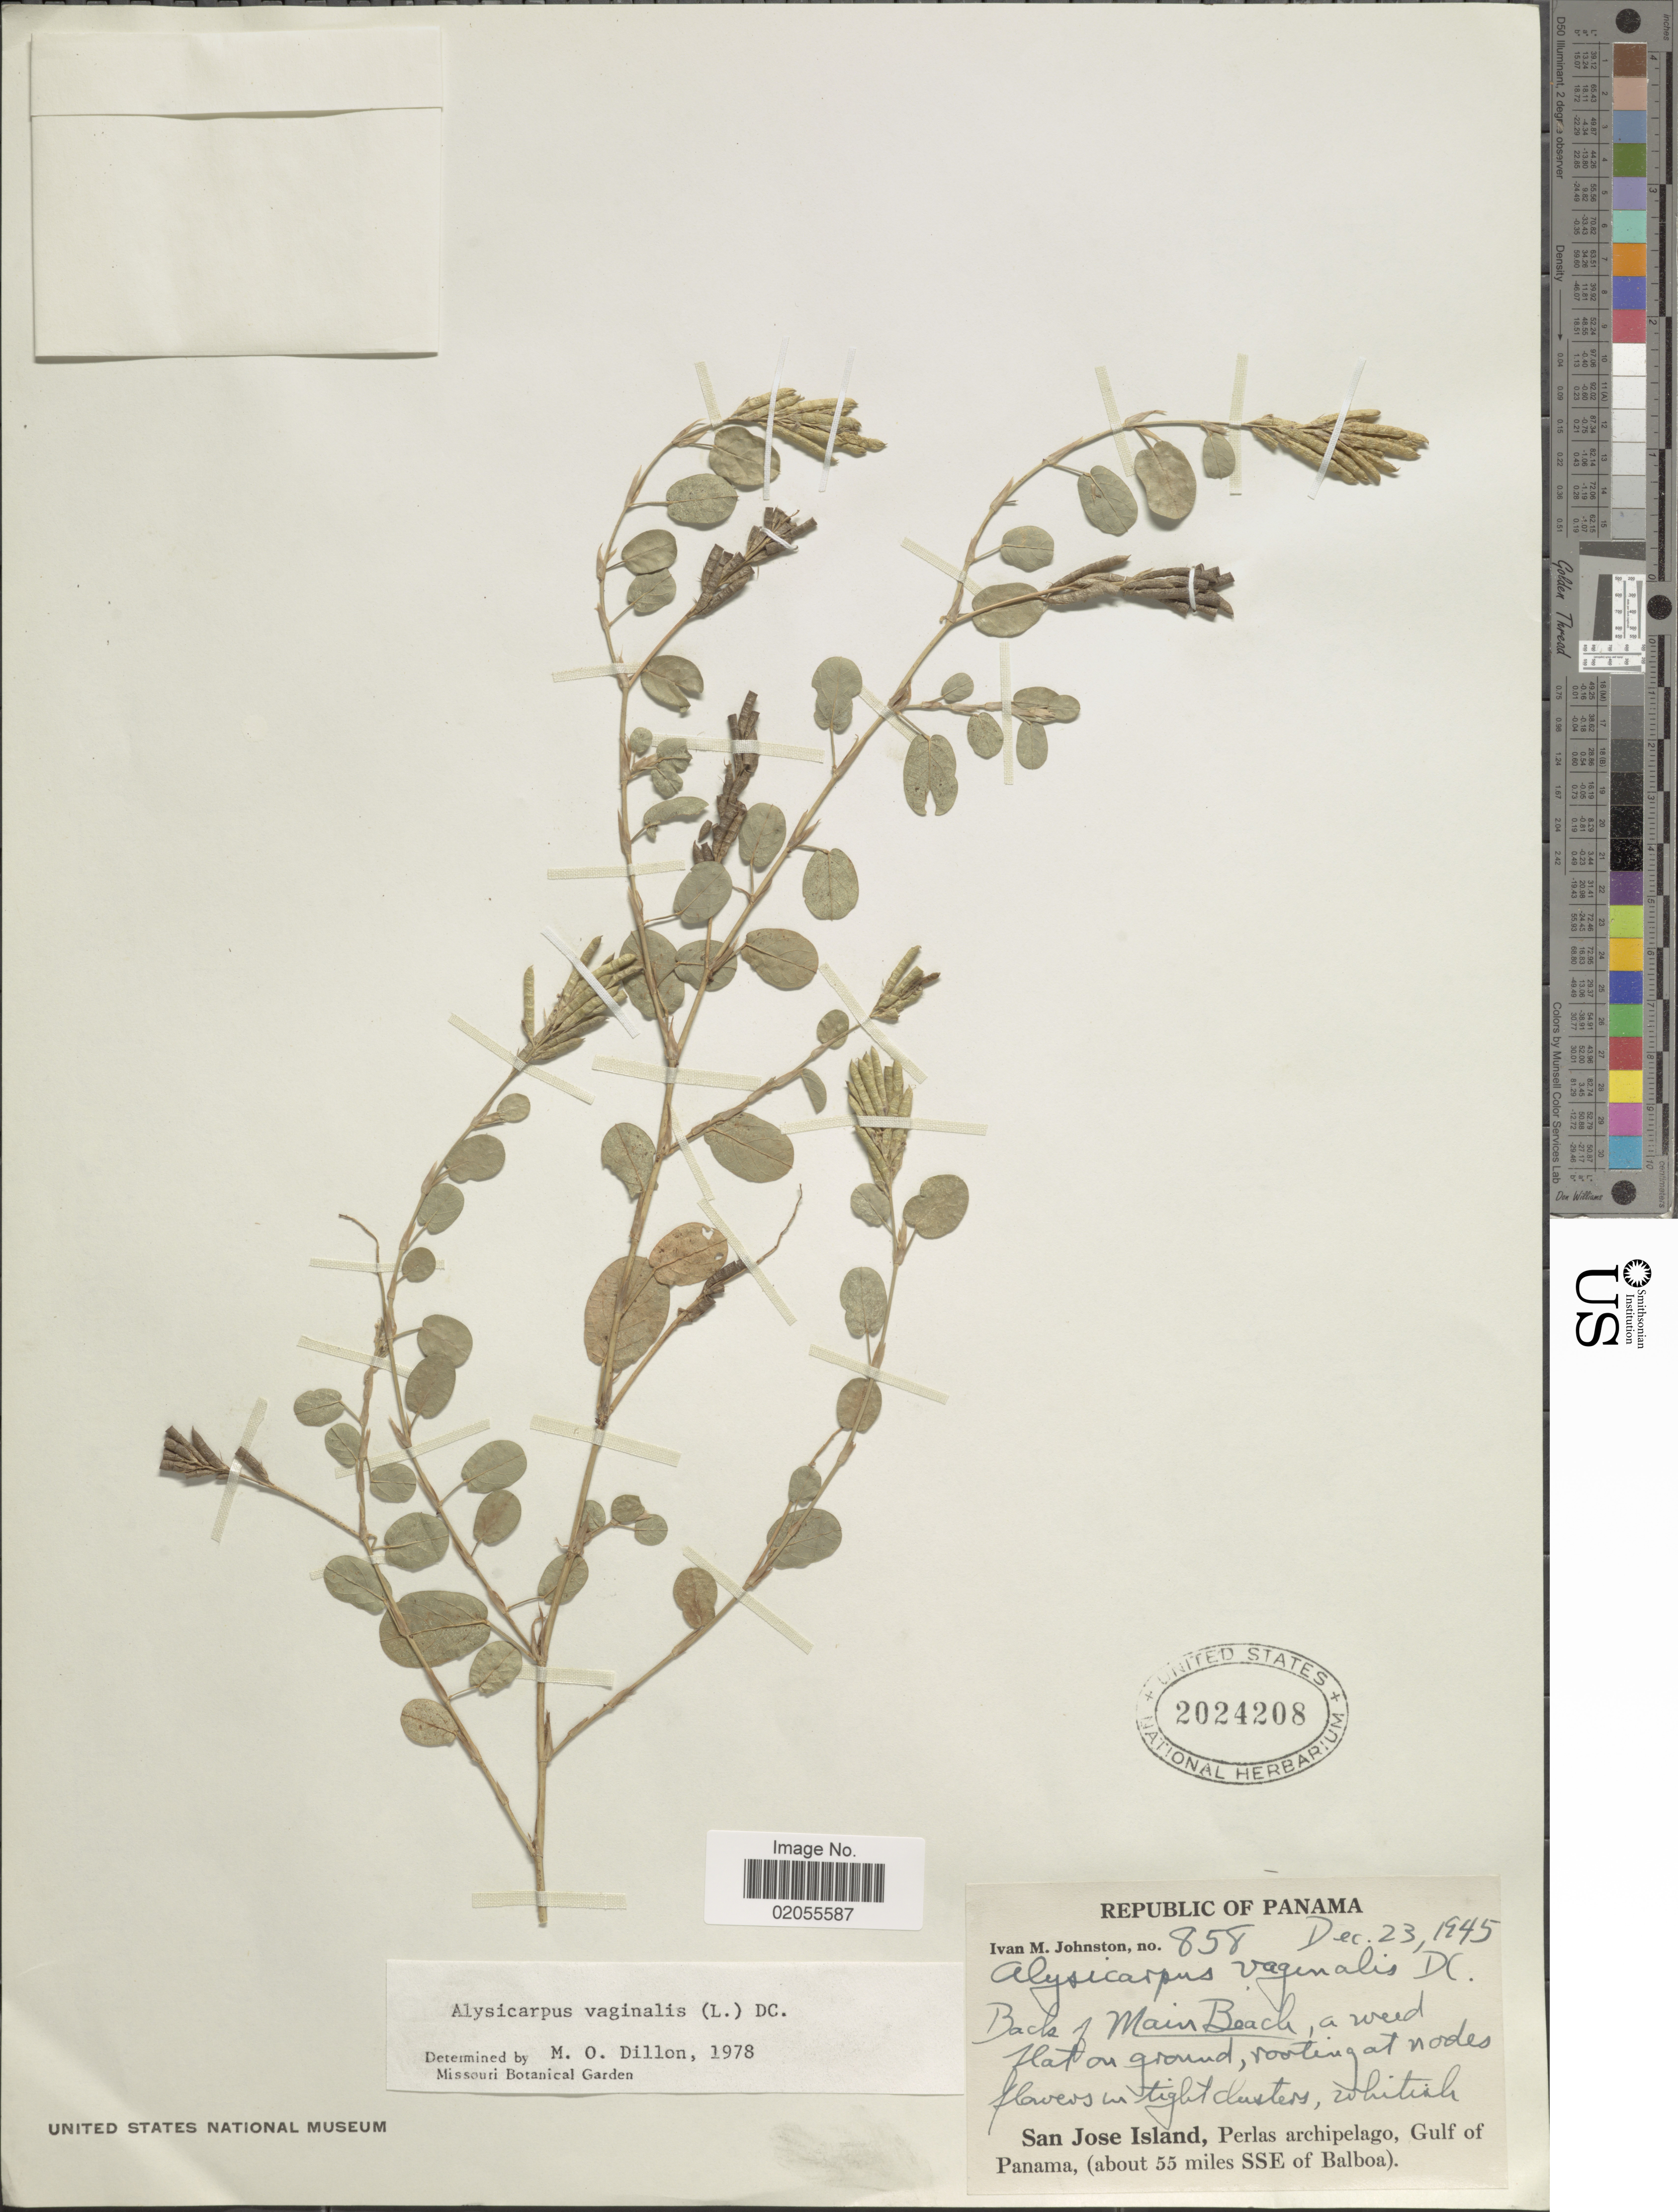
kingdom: Plantae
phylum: Tracheophyta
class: Magnoliopsida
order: Fabales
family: Fabaceae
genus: Alysicarpus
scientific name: Alysicarpus sp.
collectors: I.M. Johnston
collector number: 858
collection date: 1945-12-23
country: Panama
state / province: Panamá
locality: San Jose Island, Perlas archipelago, Gulf of Panama (about 55 miles SSE of Balboa)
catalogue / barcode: US 2024208